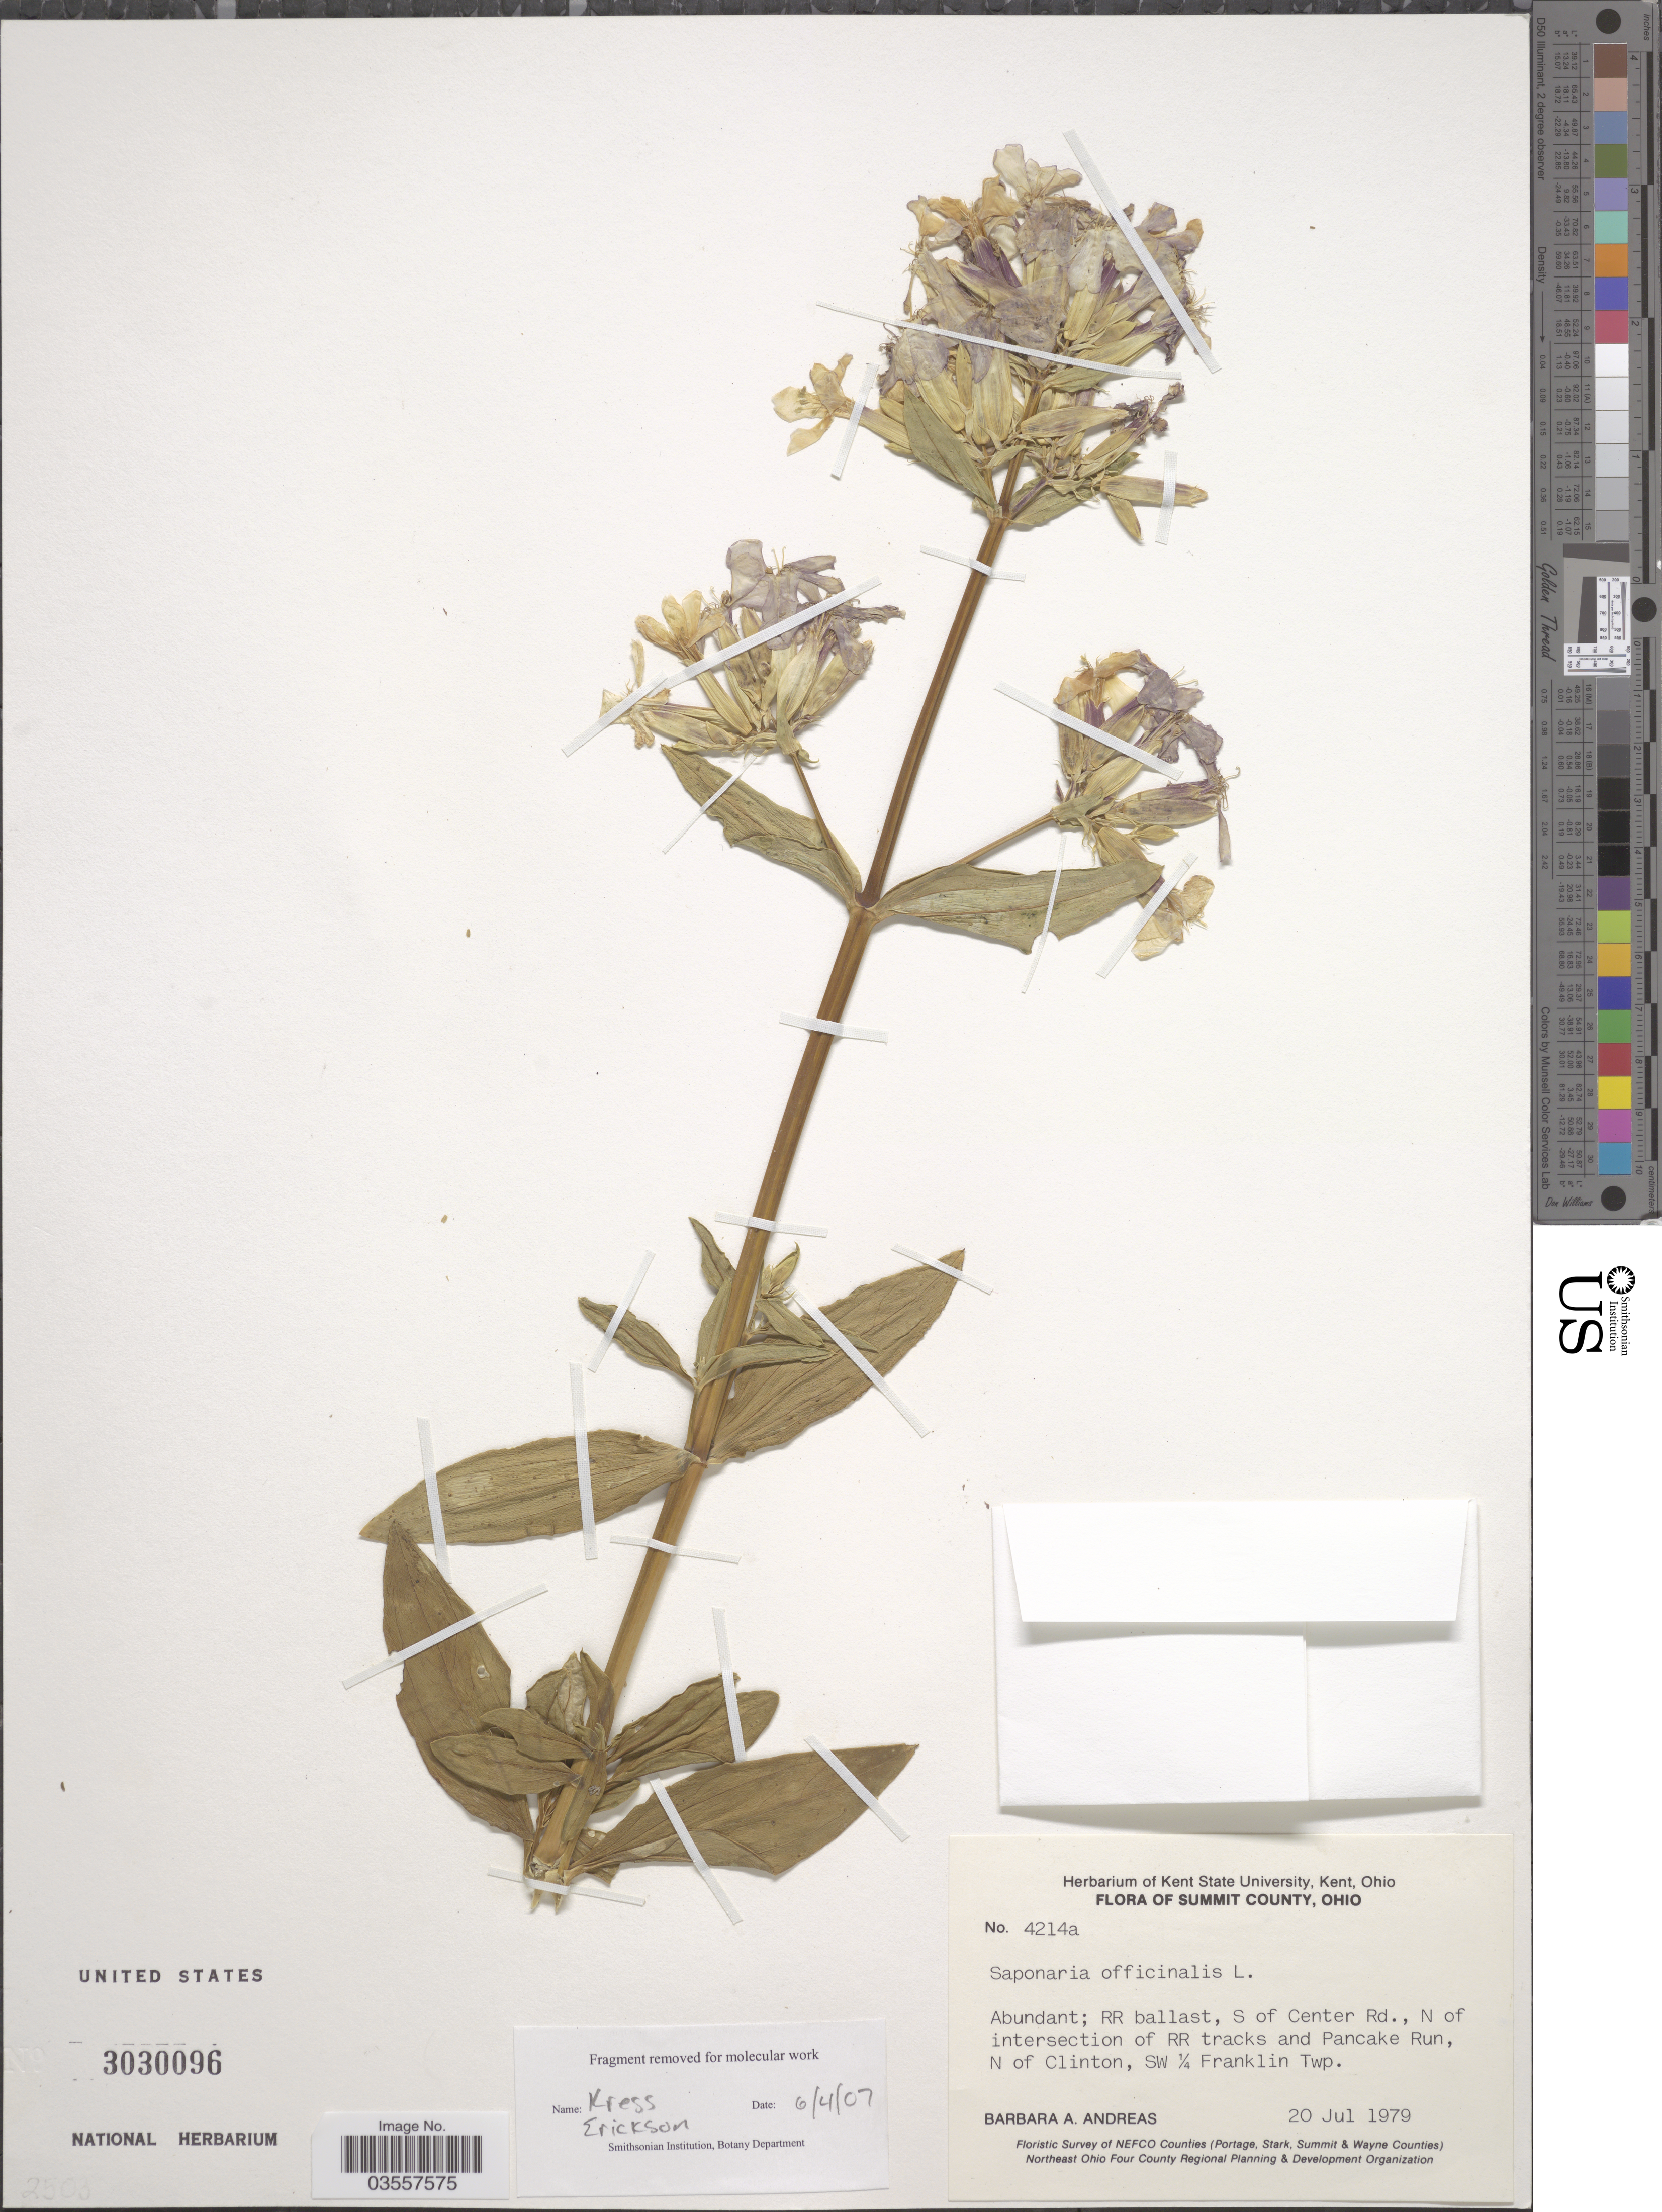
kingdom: Plantae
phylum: Tracheophyta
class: Magnoliopsida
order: Caryophyllales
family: Caryophyllaceae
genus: Saponaria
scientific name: Saponaria officinalis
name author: L.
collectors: B. A. Andreas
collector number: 4214a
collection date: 1979-07-20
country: United States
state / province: Ohio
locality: Summit County. RR ballast, S of Center Rd., N of intersection of RR tracks and Pancake Run, N of Clinton, SW ¼ Franklin Twp.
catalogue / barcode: US 3030096